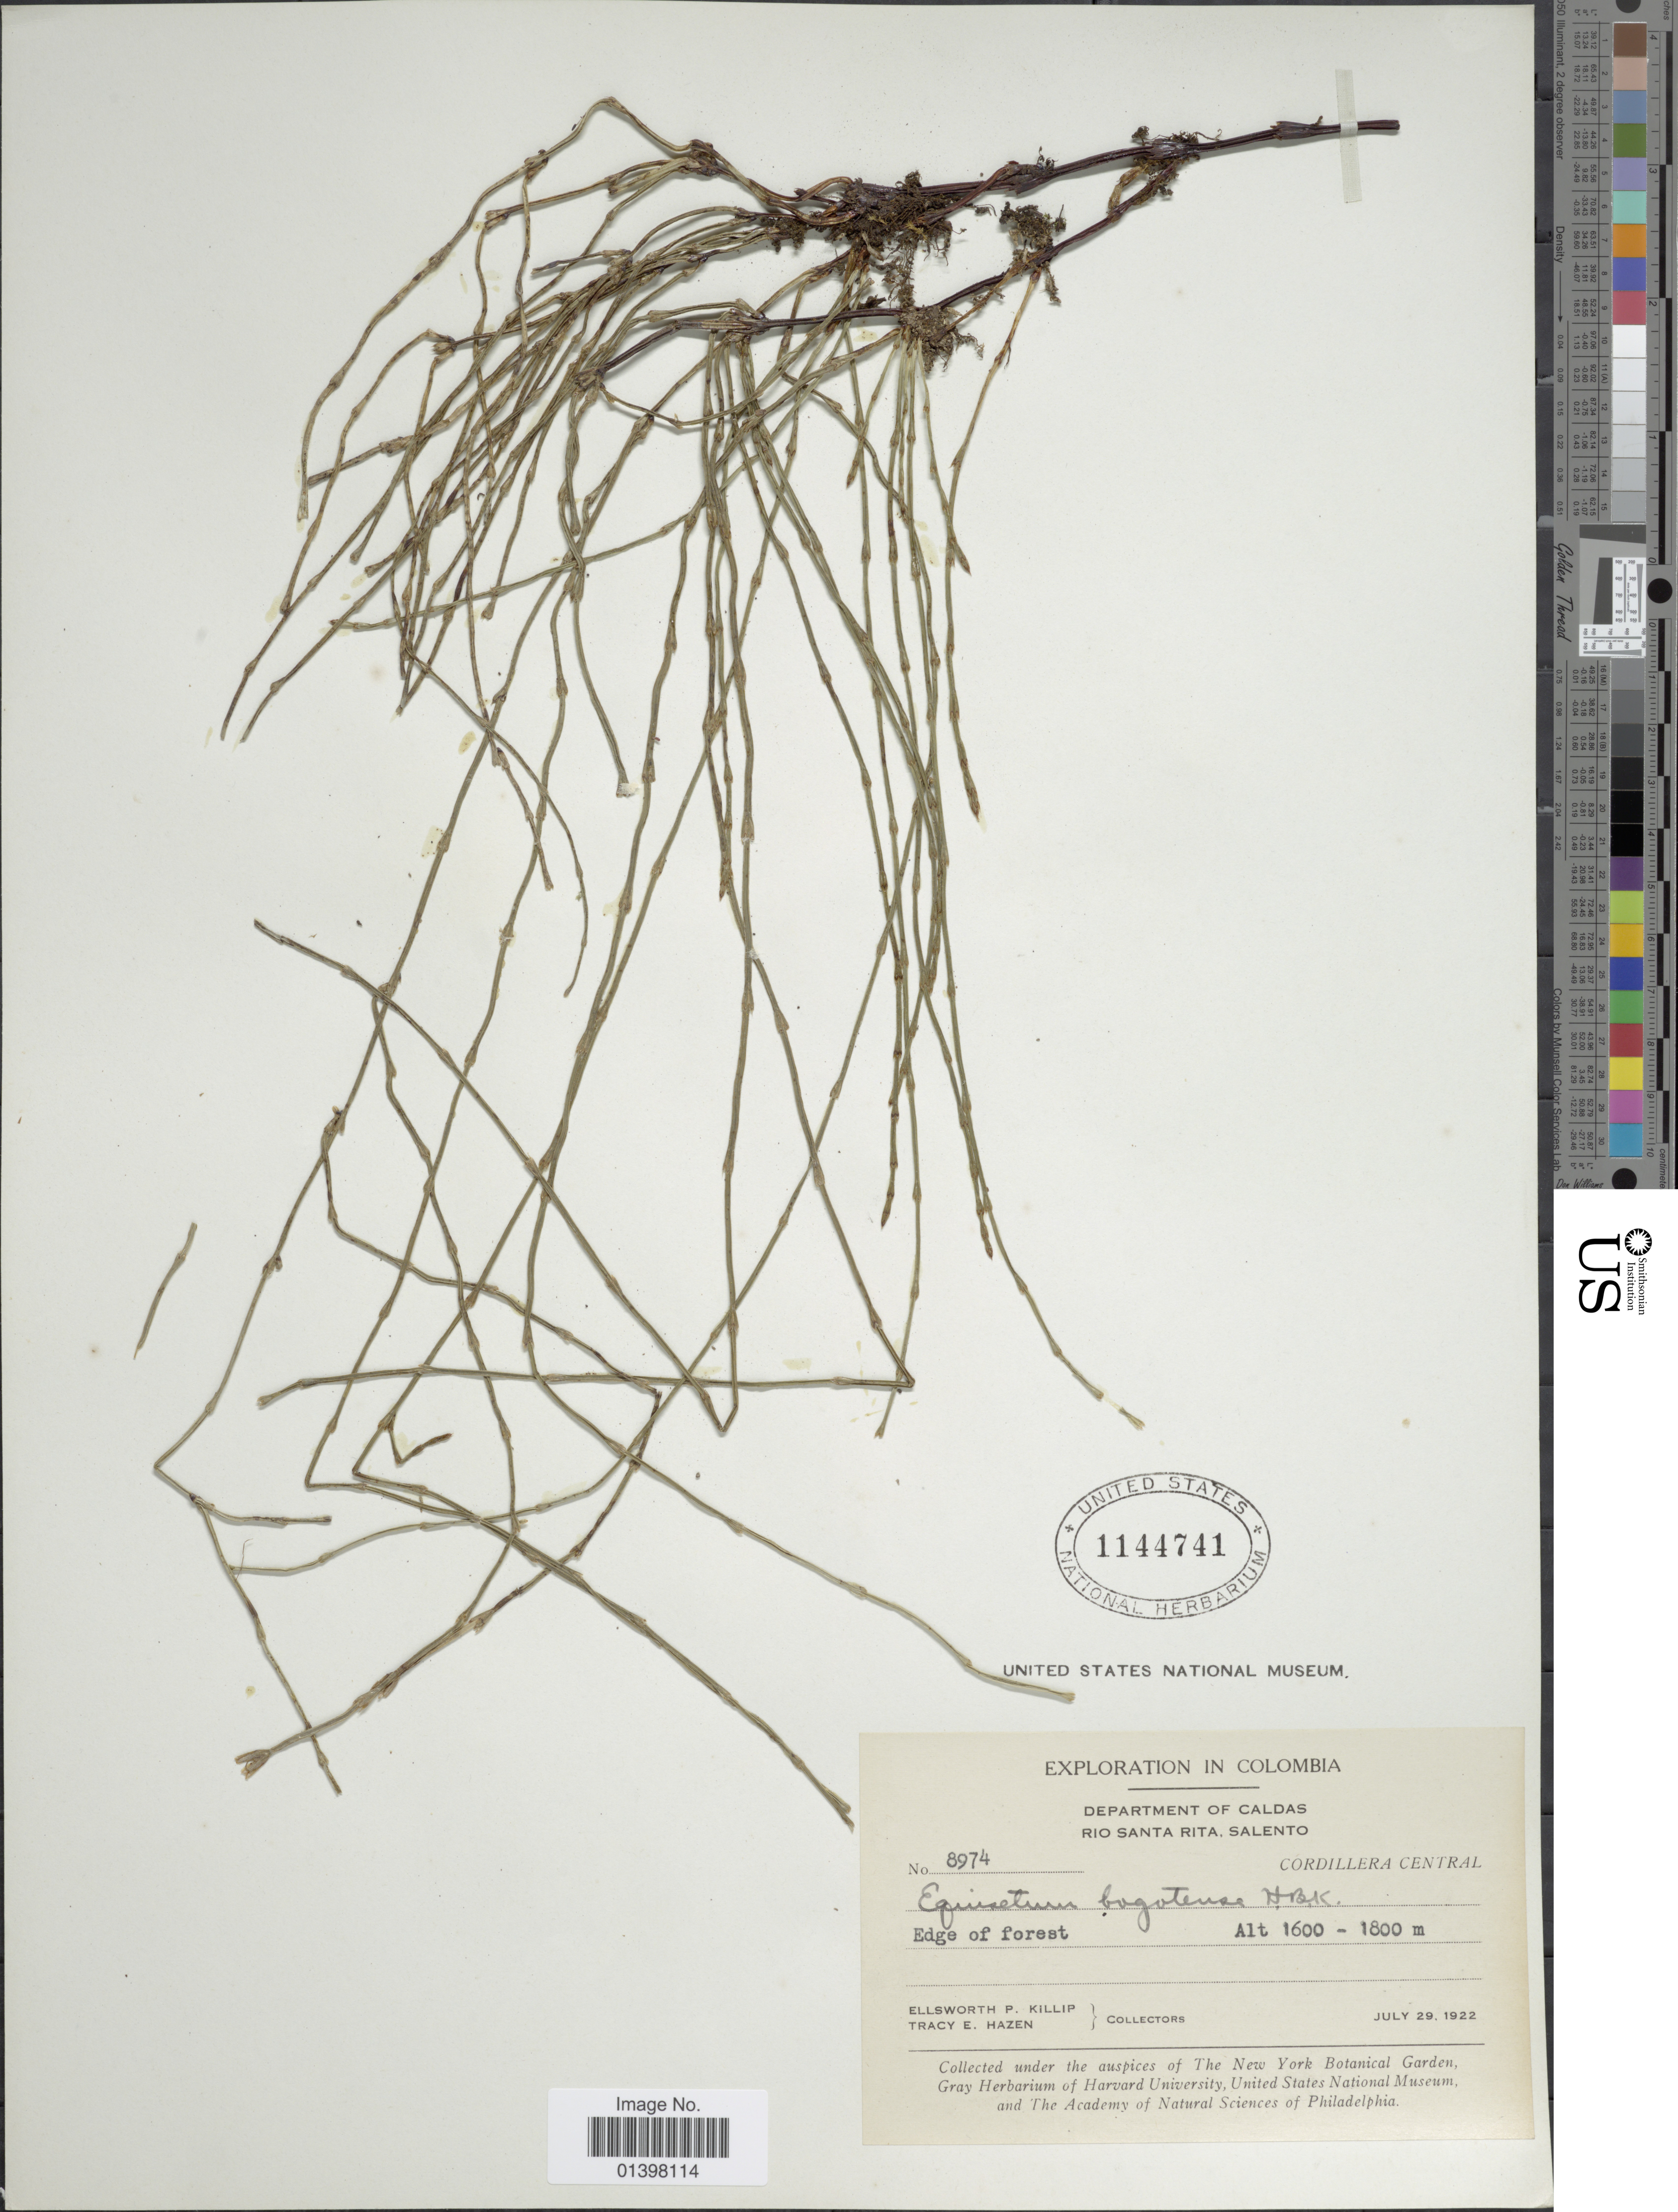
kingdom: Plantae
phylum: Tracheophyta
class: Polypodiopsida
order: Equisetales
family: Equisetaceae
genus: Equisetum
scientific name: Equisetum bogotense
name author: Kunth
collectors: E. P. Killip & T. E. Hazen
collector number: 8974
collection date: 1922-07-29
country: Colombia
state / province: Caldas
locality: Department of Caldas Rio Santa Rita, Salento, Cordillera Central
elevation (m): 1600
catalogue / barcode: US 1144741